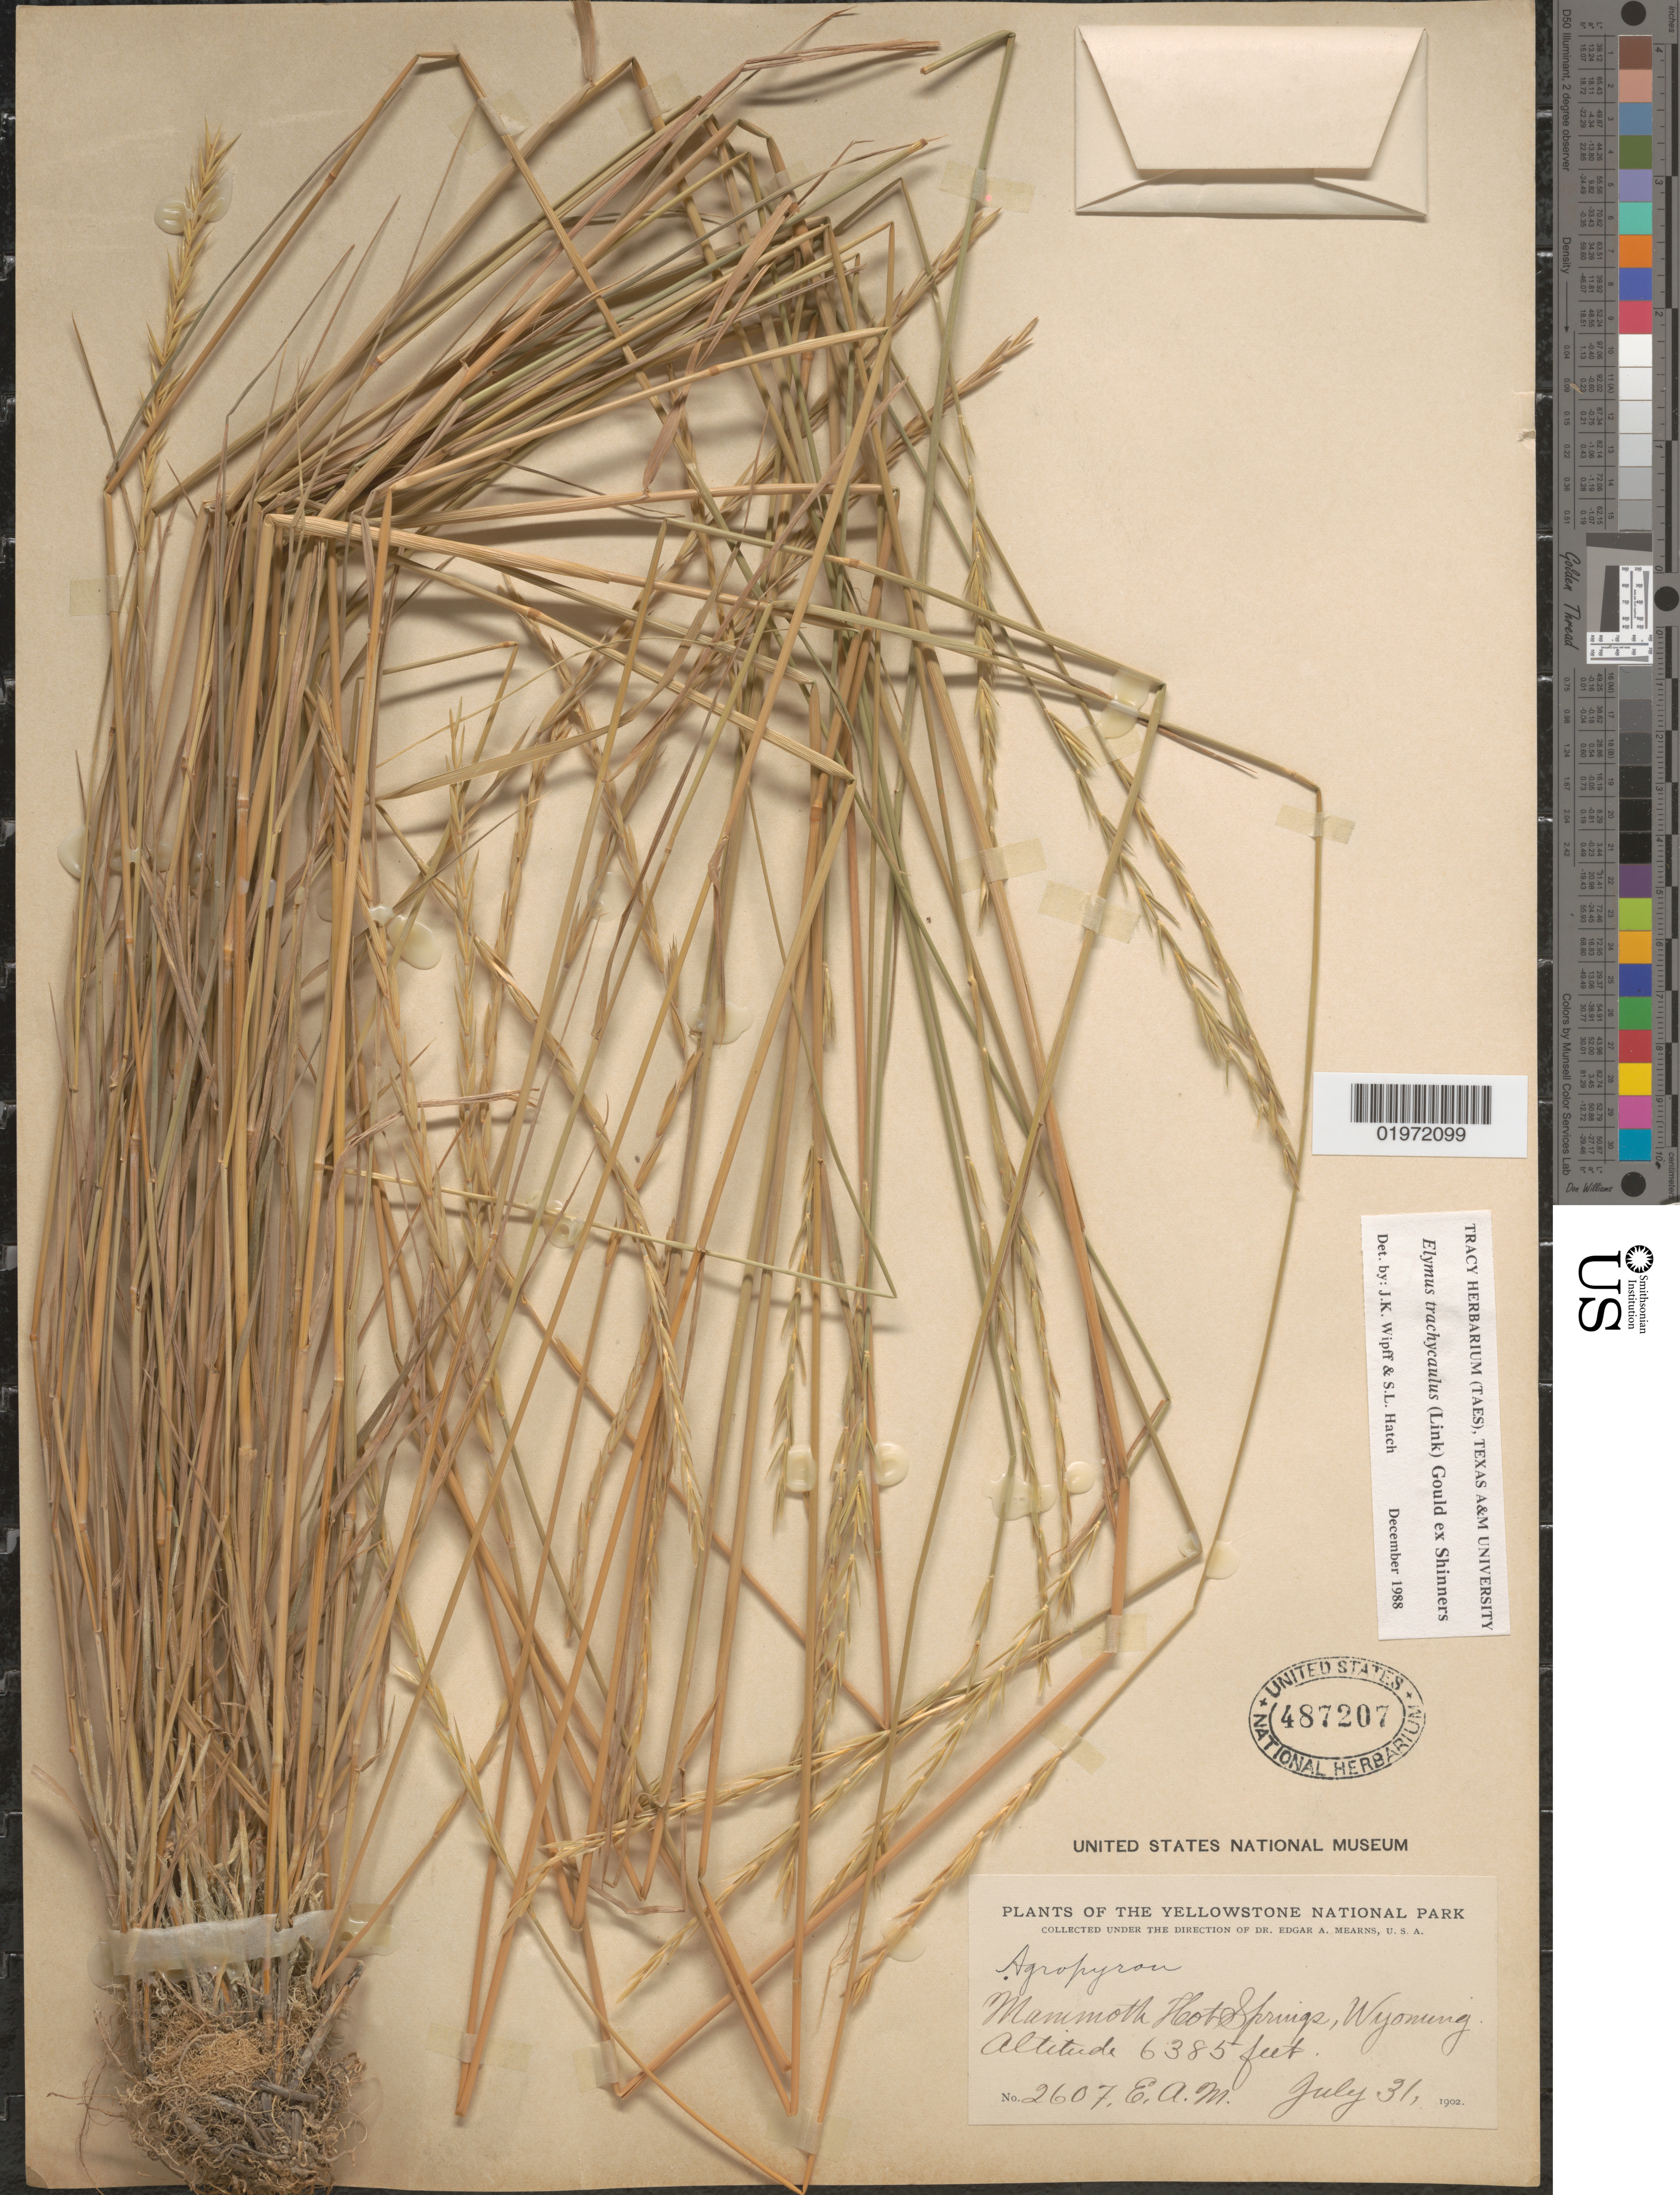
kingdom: Plantae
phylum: Tracheophyta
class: Liliopsida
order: Poales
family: Poaceae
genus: Elymus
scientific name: Elymus trachycaulus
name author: (Link) Gould ex Shinners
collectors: E. A. Mearns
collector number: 2607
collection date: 1902-07-31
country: United States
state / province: Wyoming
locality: The Yellowstone National Park. Mammoth Hot Springs.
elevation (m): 1946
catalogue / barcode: US 487207